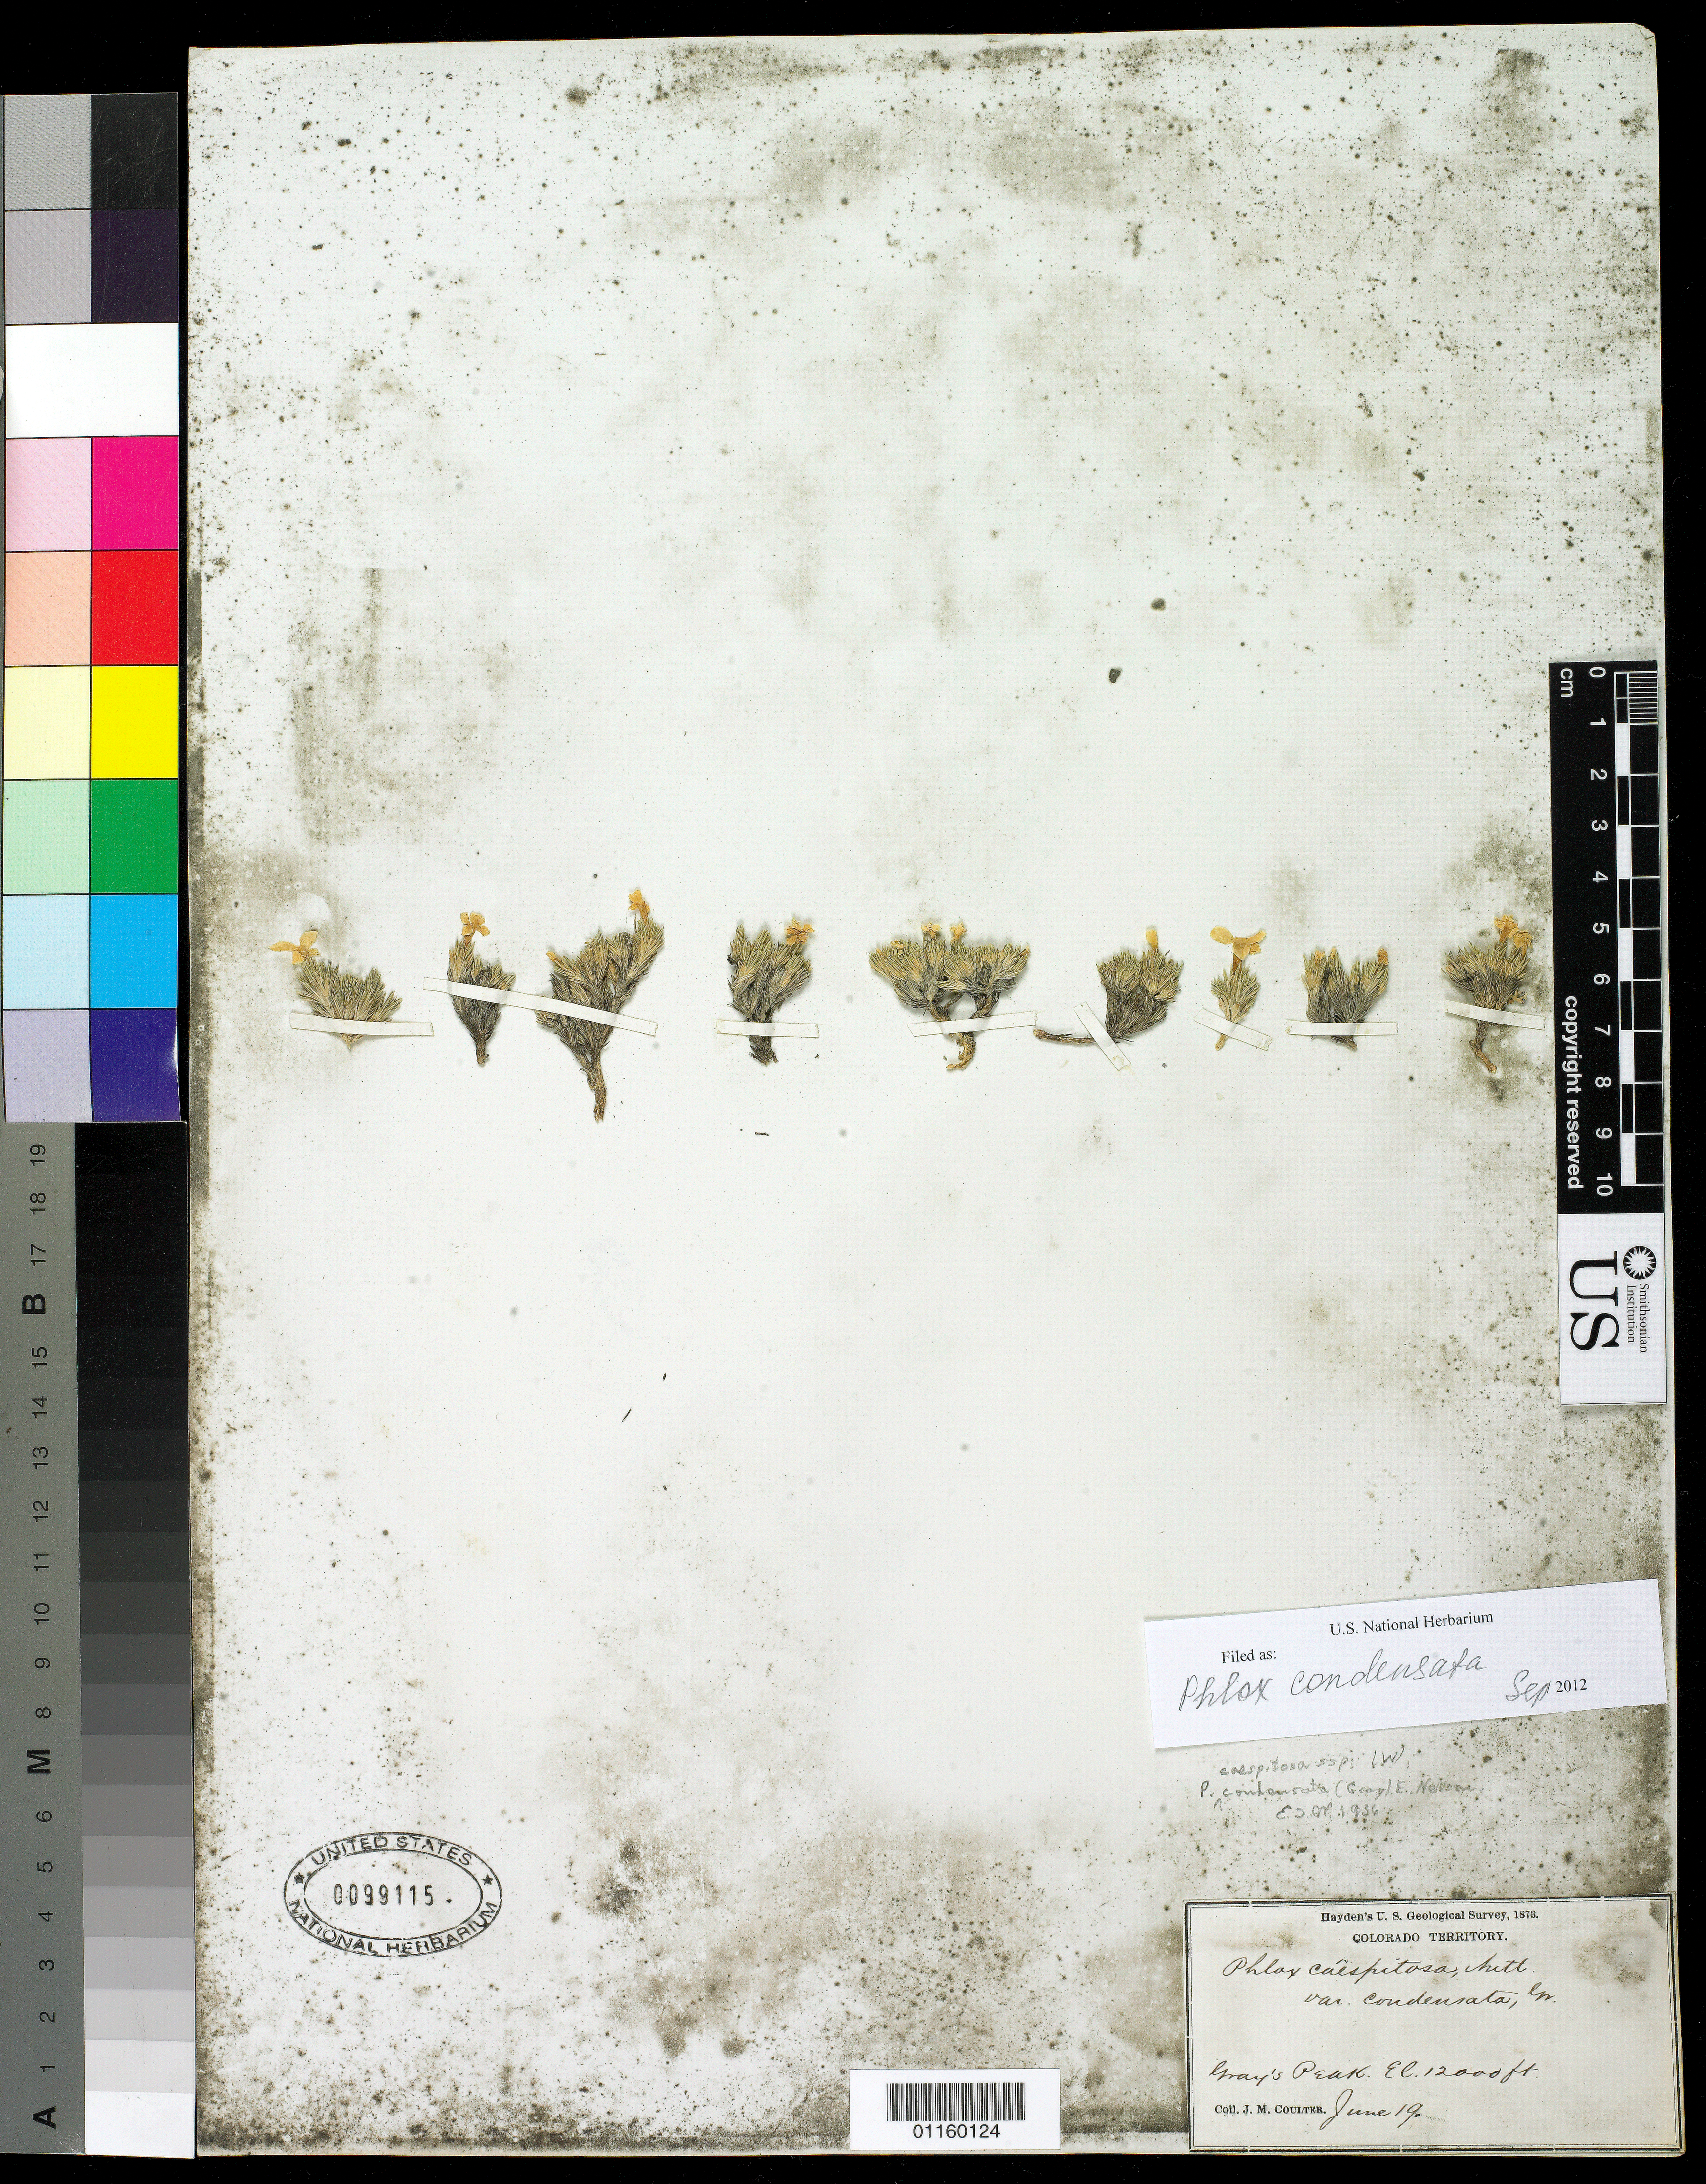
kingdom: Plantae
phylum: Tracheophyta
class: Magnoliopsida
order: Ericales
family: Polemoniaceae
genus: Phlox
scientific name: Phlox condensata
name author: (A. Gray) E.E. Nelson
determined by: Mayfield, M. H.; Ferguson, C. J.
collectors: J. M. Coulter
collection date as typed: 19 Jun 1873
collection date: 1873-06-19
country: United States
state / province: Colorado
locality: Gray's Peak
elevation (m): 3658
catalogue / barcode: US 99115